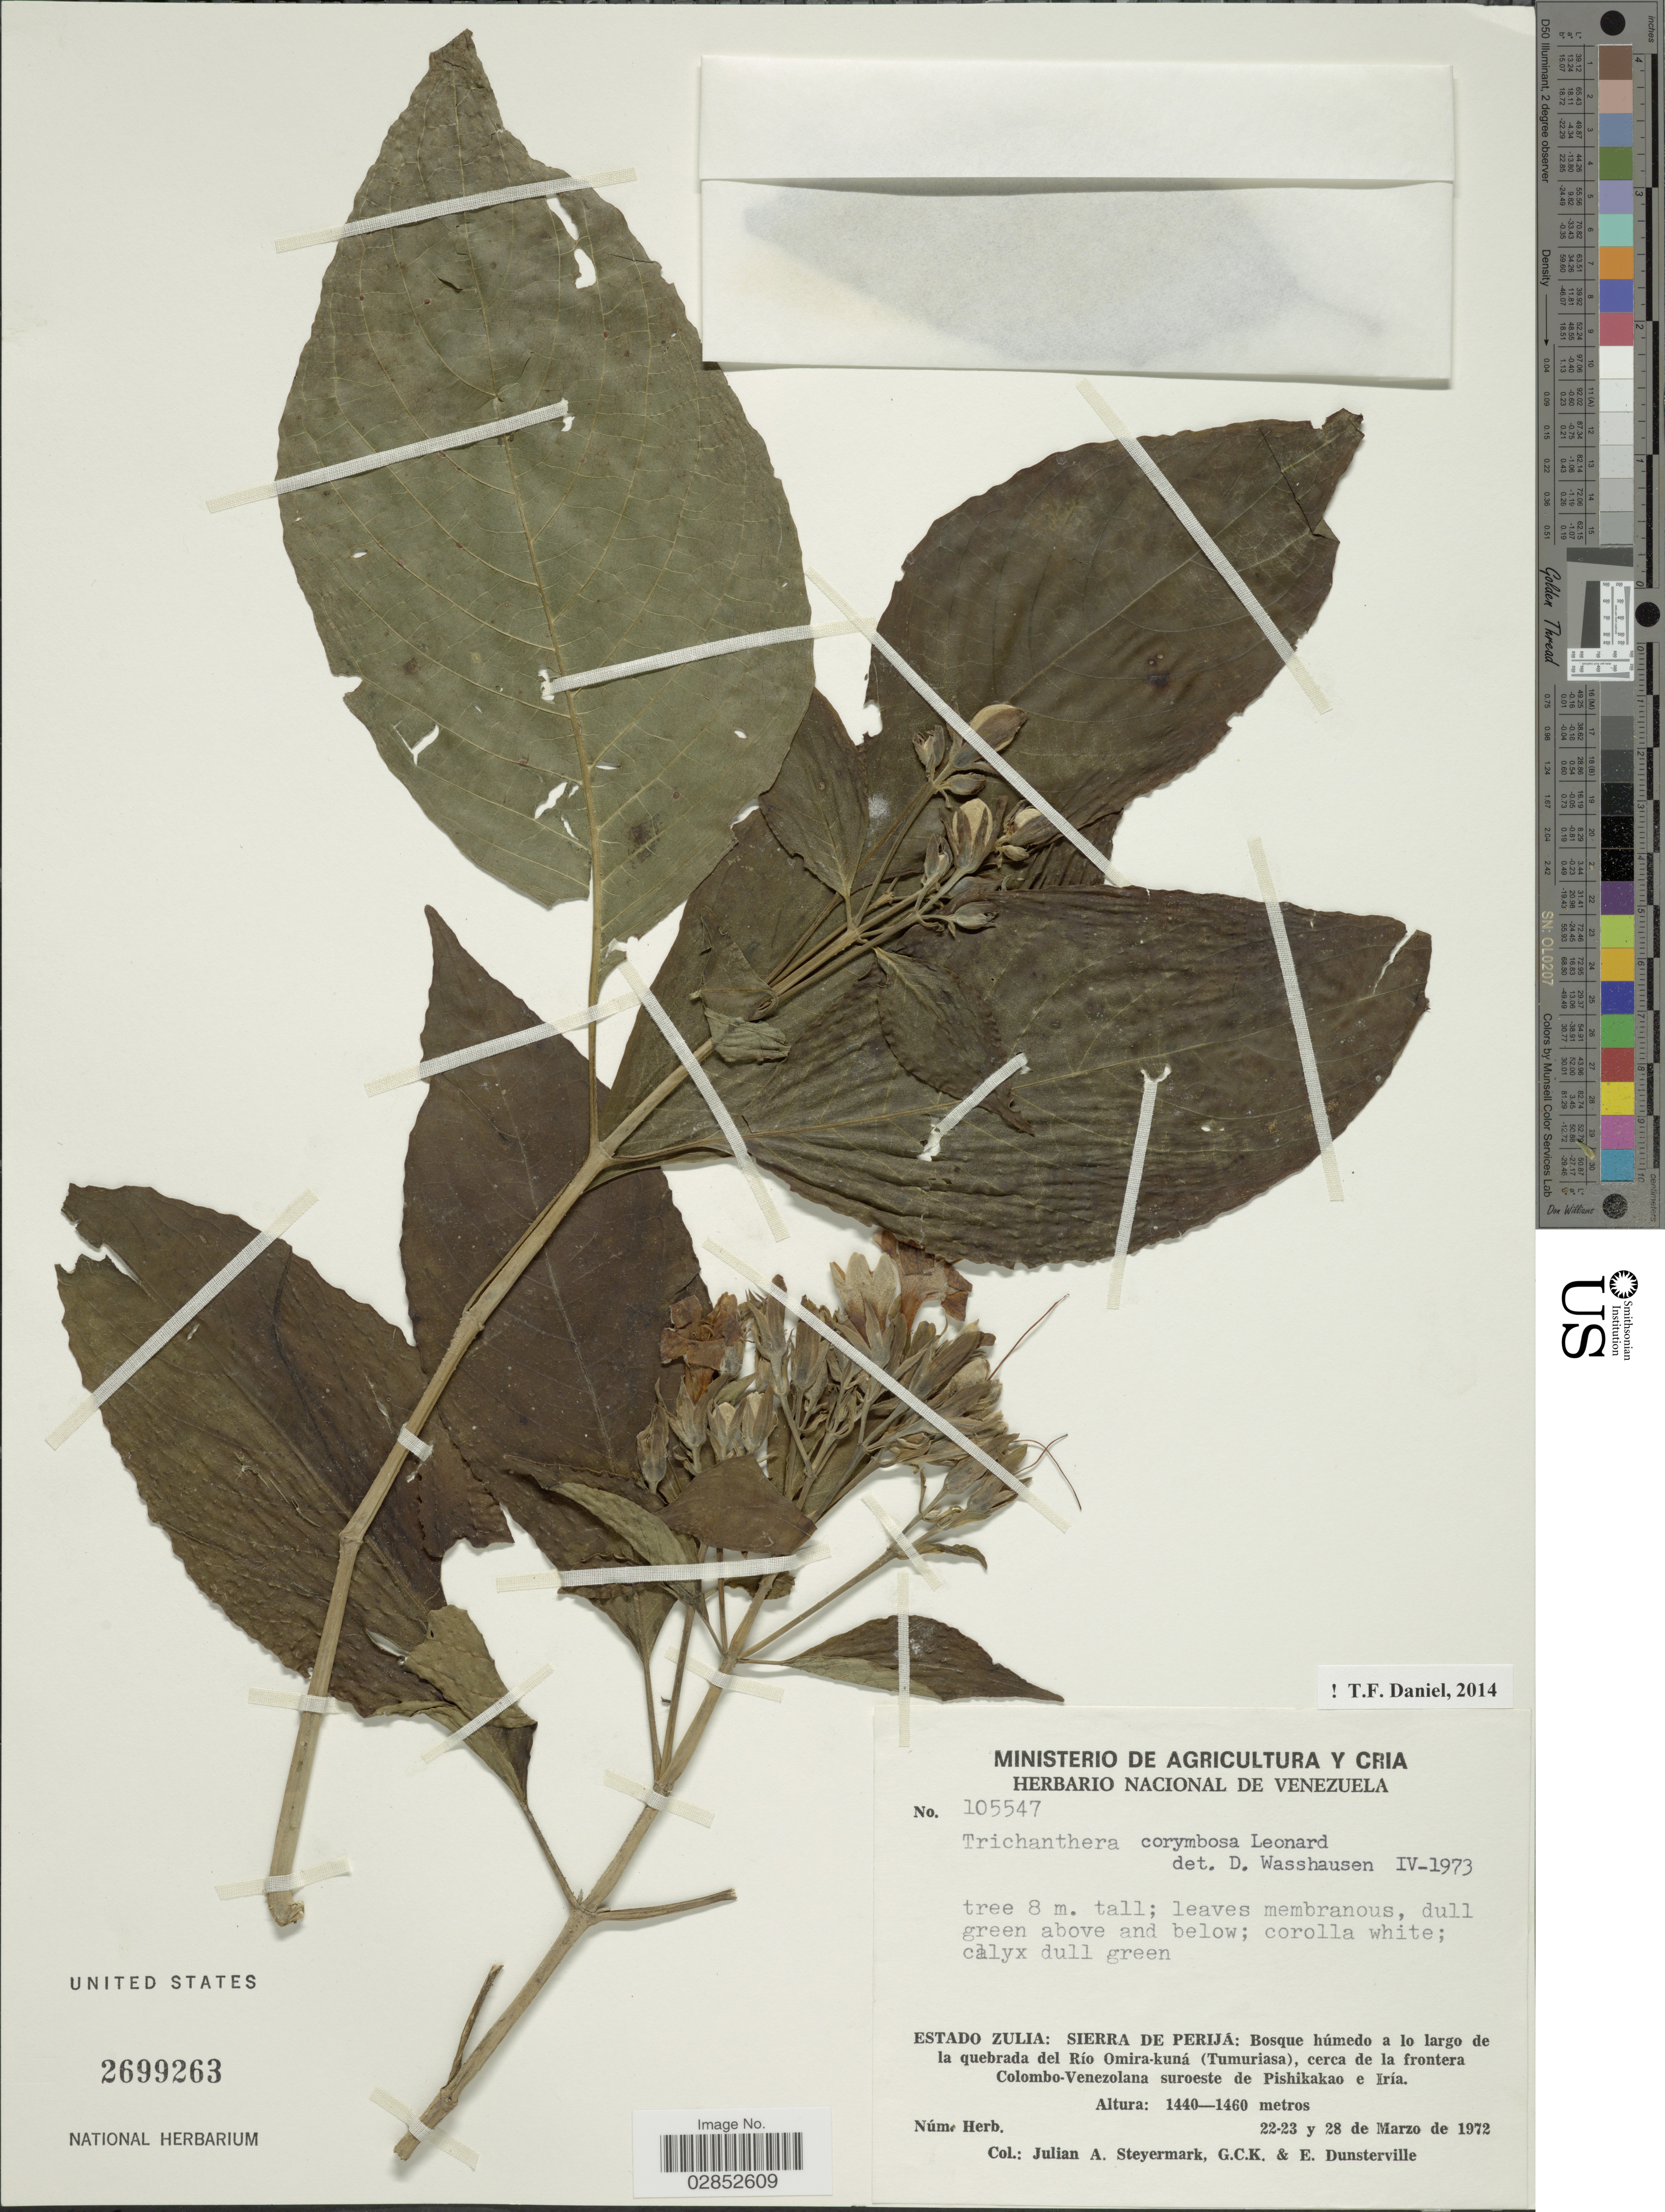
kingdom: Plantae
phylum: Tracheophyta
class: Magnoliopsida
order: Lamiales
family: Acanthaceae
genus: Trichanthera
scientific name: Trichanthera corymbosa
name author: Leonard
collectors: J. Steyermark, G. C. K. Dunsterville & E. Dunsterville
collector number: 105547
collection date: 1972-03-22/1972-03-28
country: Venezuela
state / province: Zulia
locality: Sierra de Perijá: Bosque húmedo a lo largo de la quebrada del Río Omira-kuná (Tumuriasa), cerca de la frontera Colombo-Venezolana suroeste de Pishikakao e Iría.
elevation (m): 1440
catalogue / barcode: US 2699263